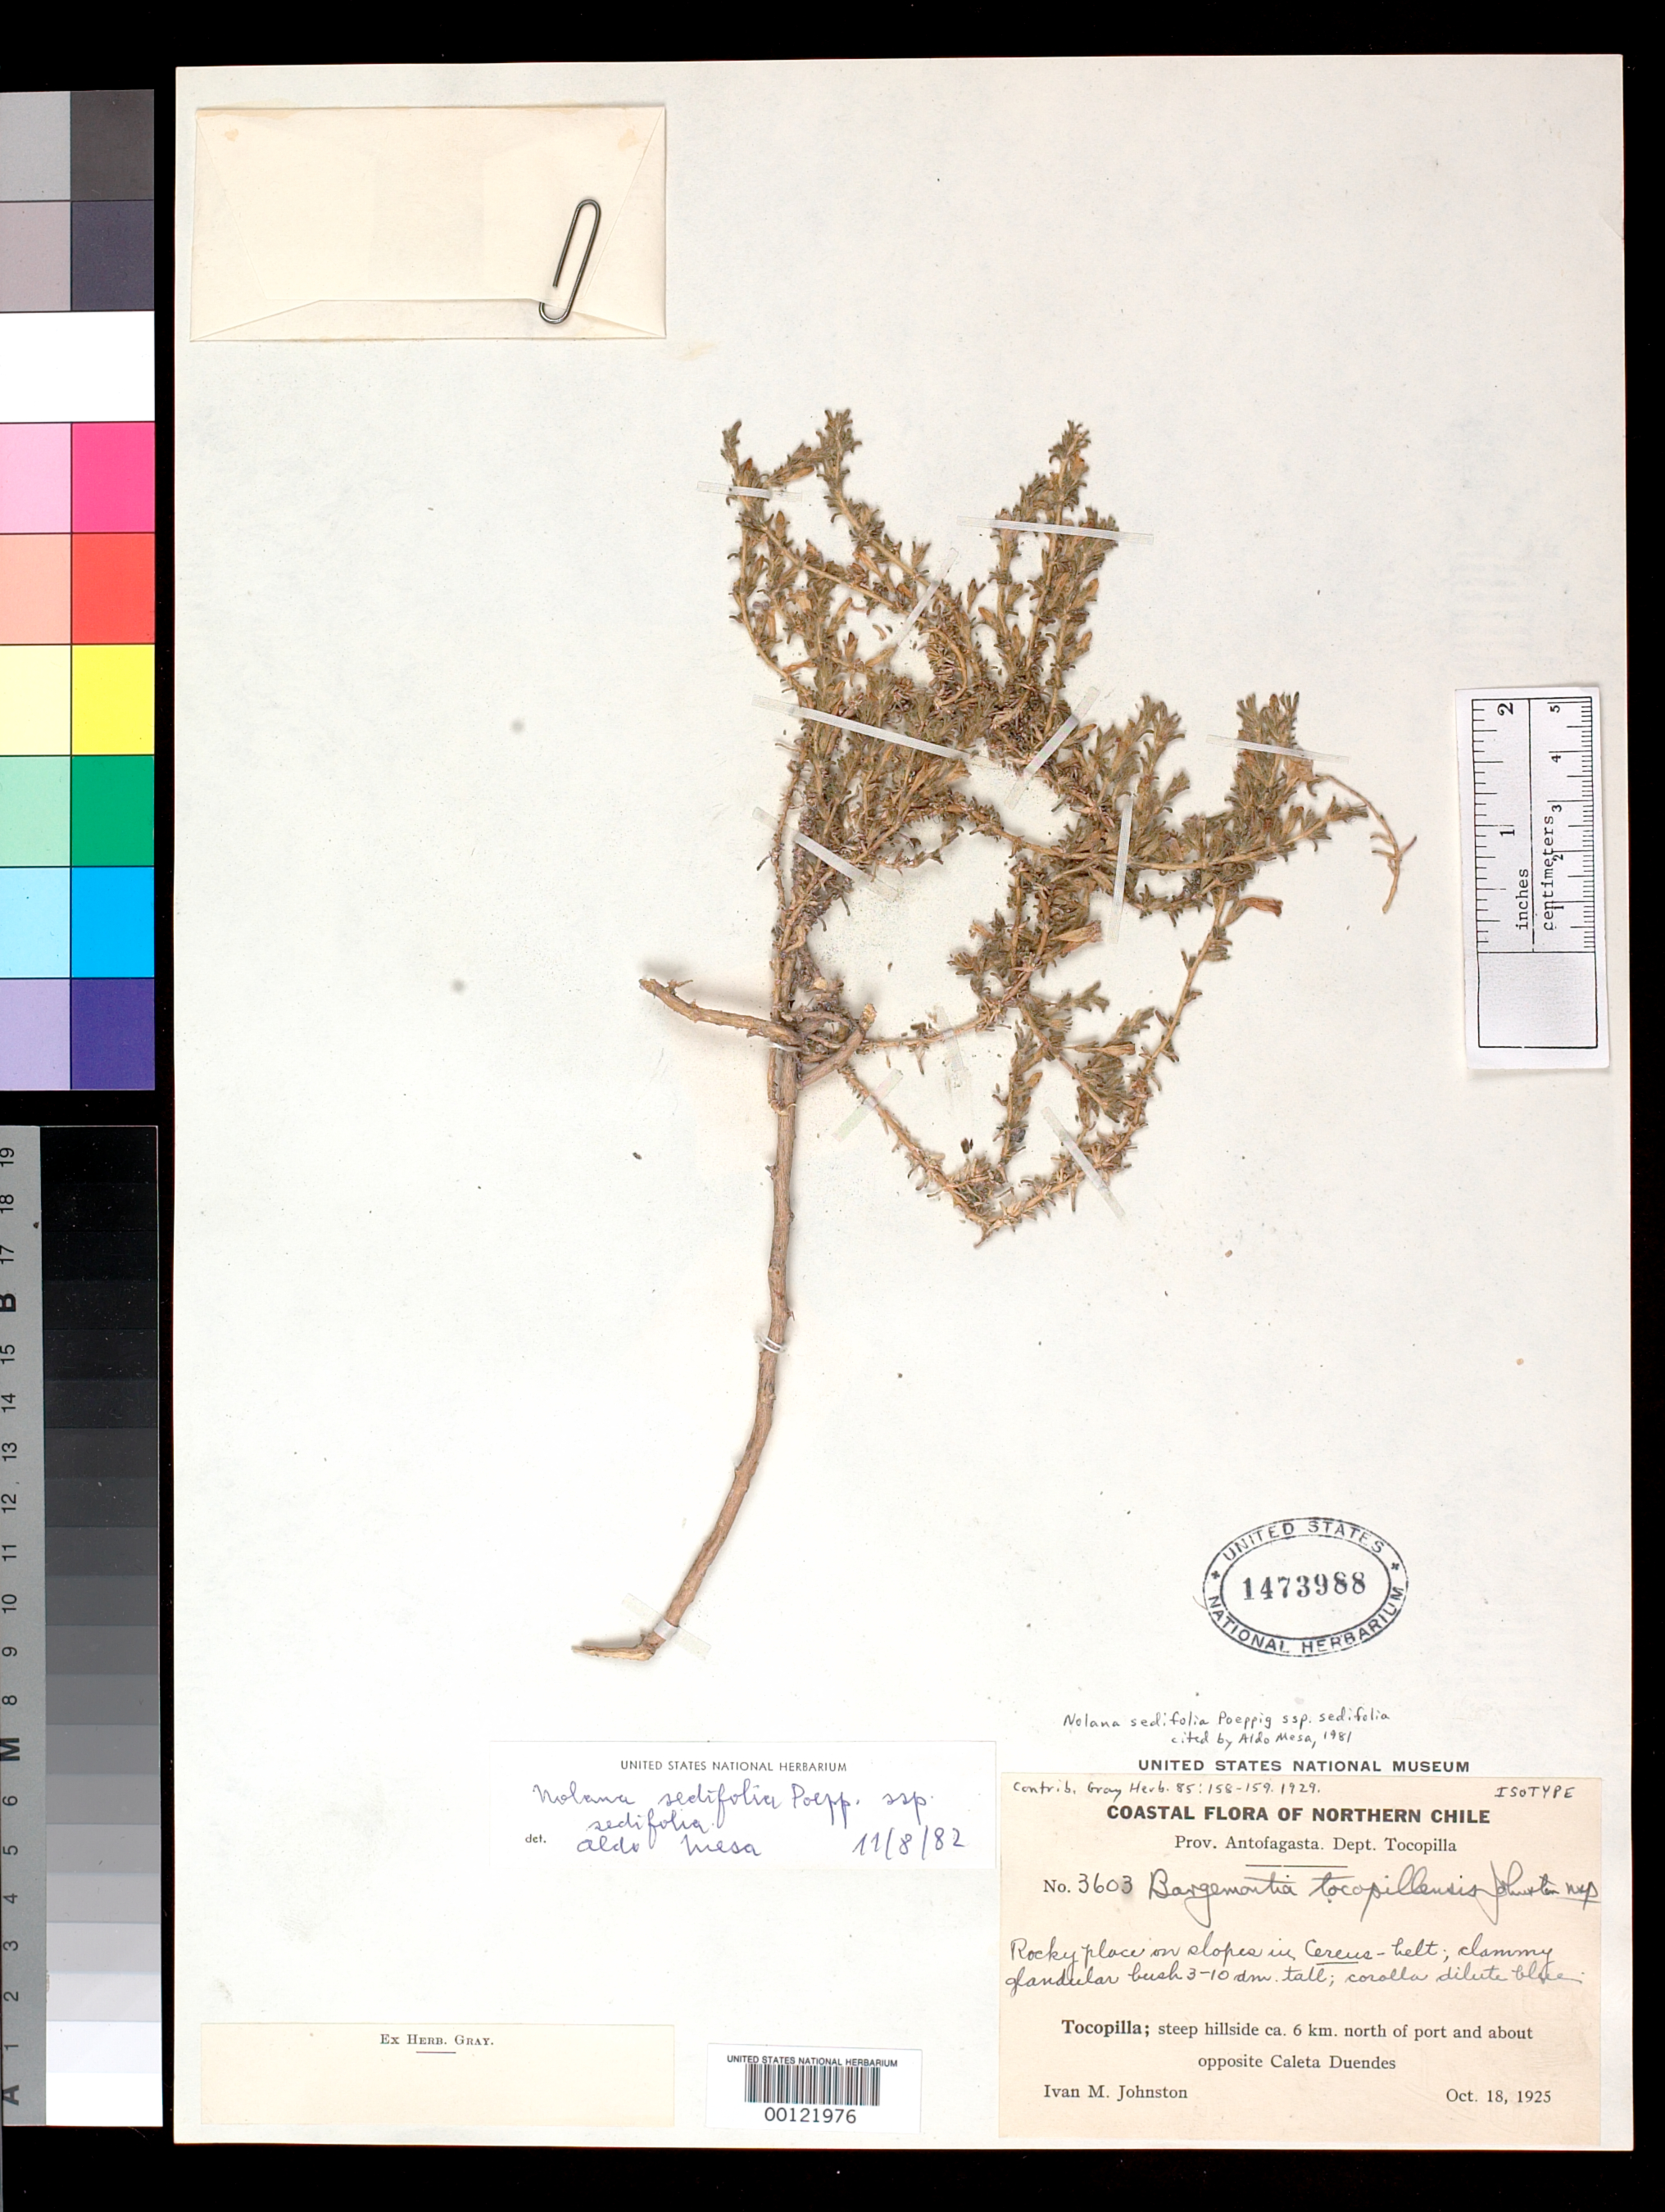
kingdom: Plantae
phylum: Tracheophyta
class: Magnoliopsida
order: Solanales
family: Solanaceae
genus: Bargemontia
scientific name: Bargemontia tocopillensis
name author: I.M. Johnst.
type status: Isotype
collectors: I.M. Johnston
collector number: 3603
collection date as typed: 18 Oct 1925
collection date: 1925-10-18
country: Chile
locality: Near Tocopilla.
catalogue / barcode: US 1473988